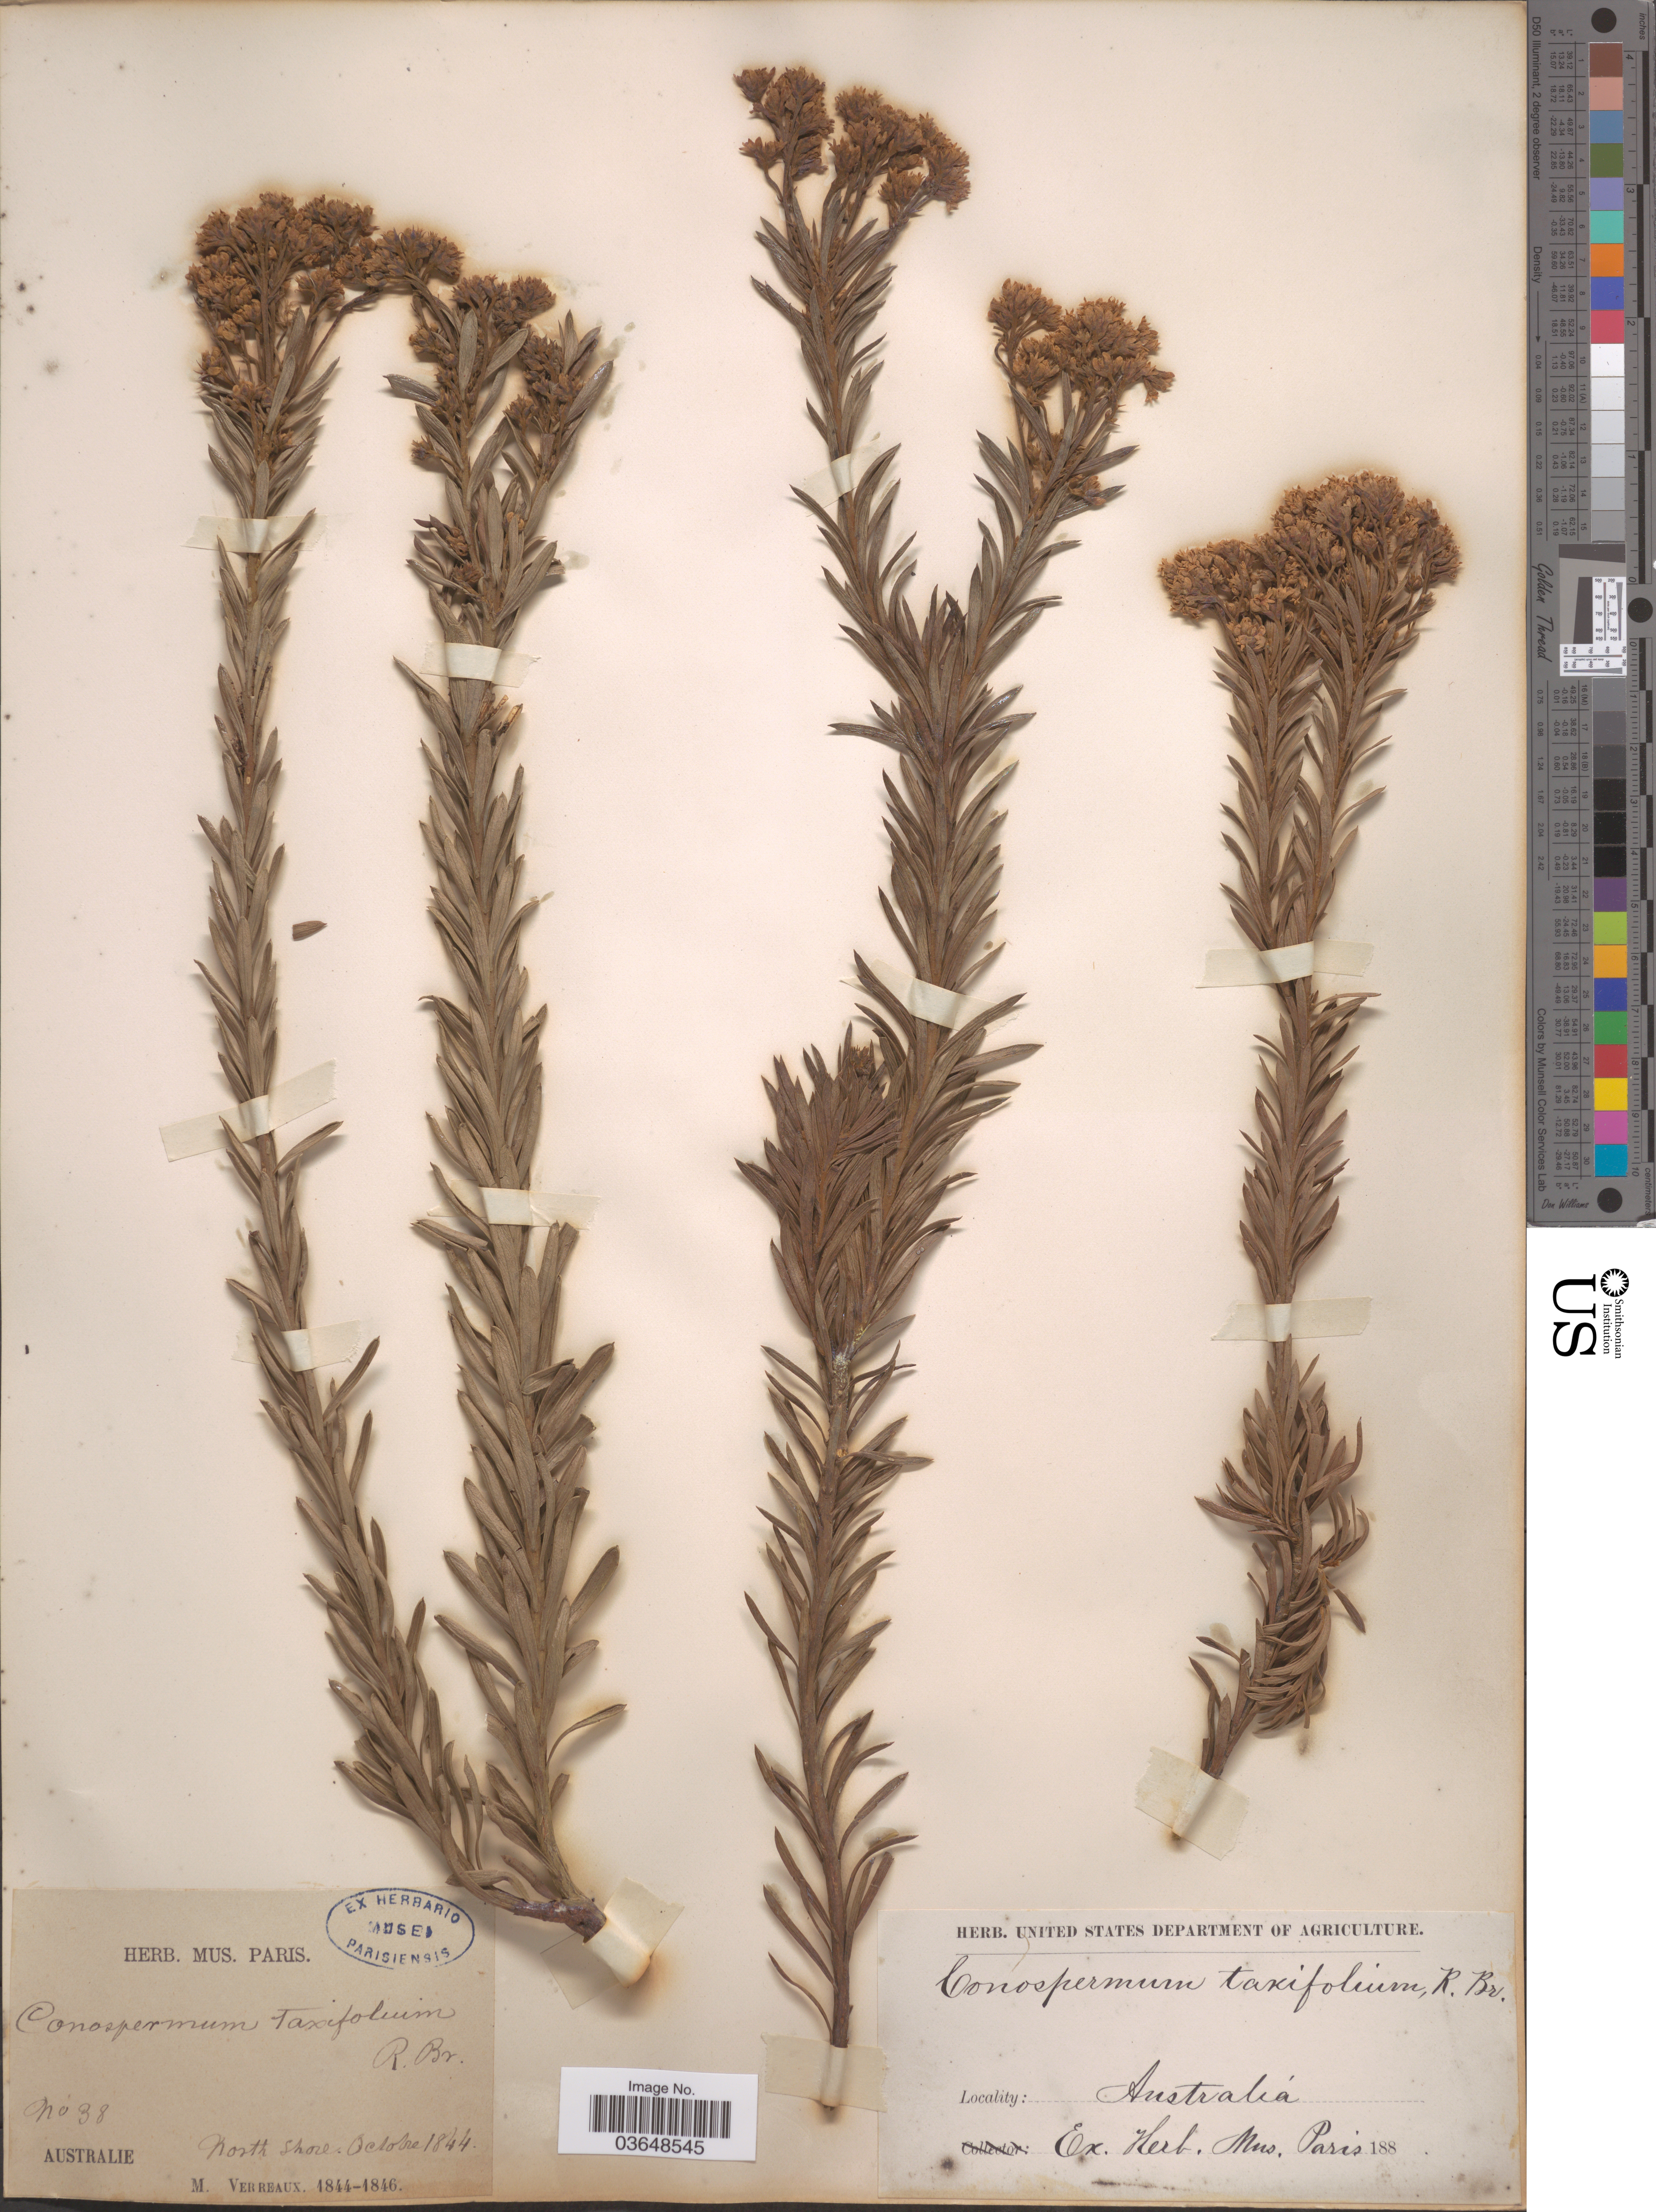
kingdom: Plantae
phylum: Tracheophyta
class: Magnoliopsida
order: Proteales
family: Proteaceae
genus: Conospermum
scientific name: Conospermum taxifolium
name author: Sm.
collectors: M. Verreaux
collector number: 38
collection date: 1844-10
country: Australia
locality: North Shore.